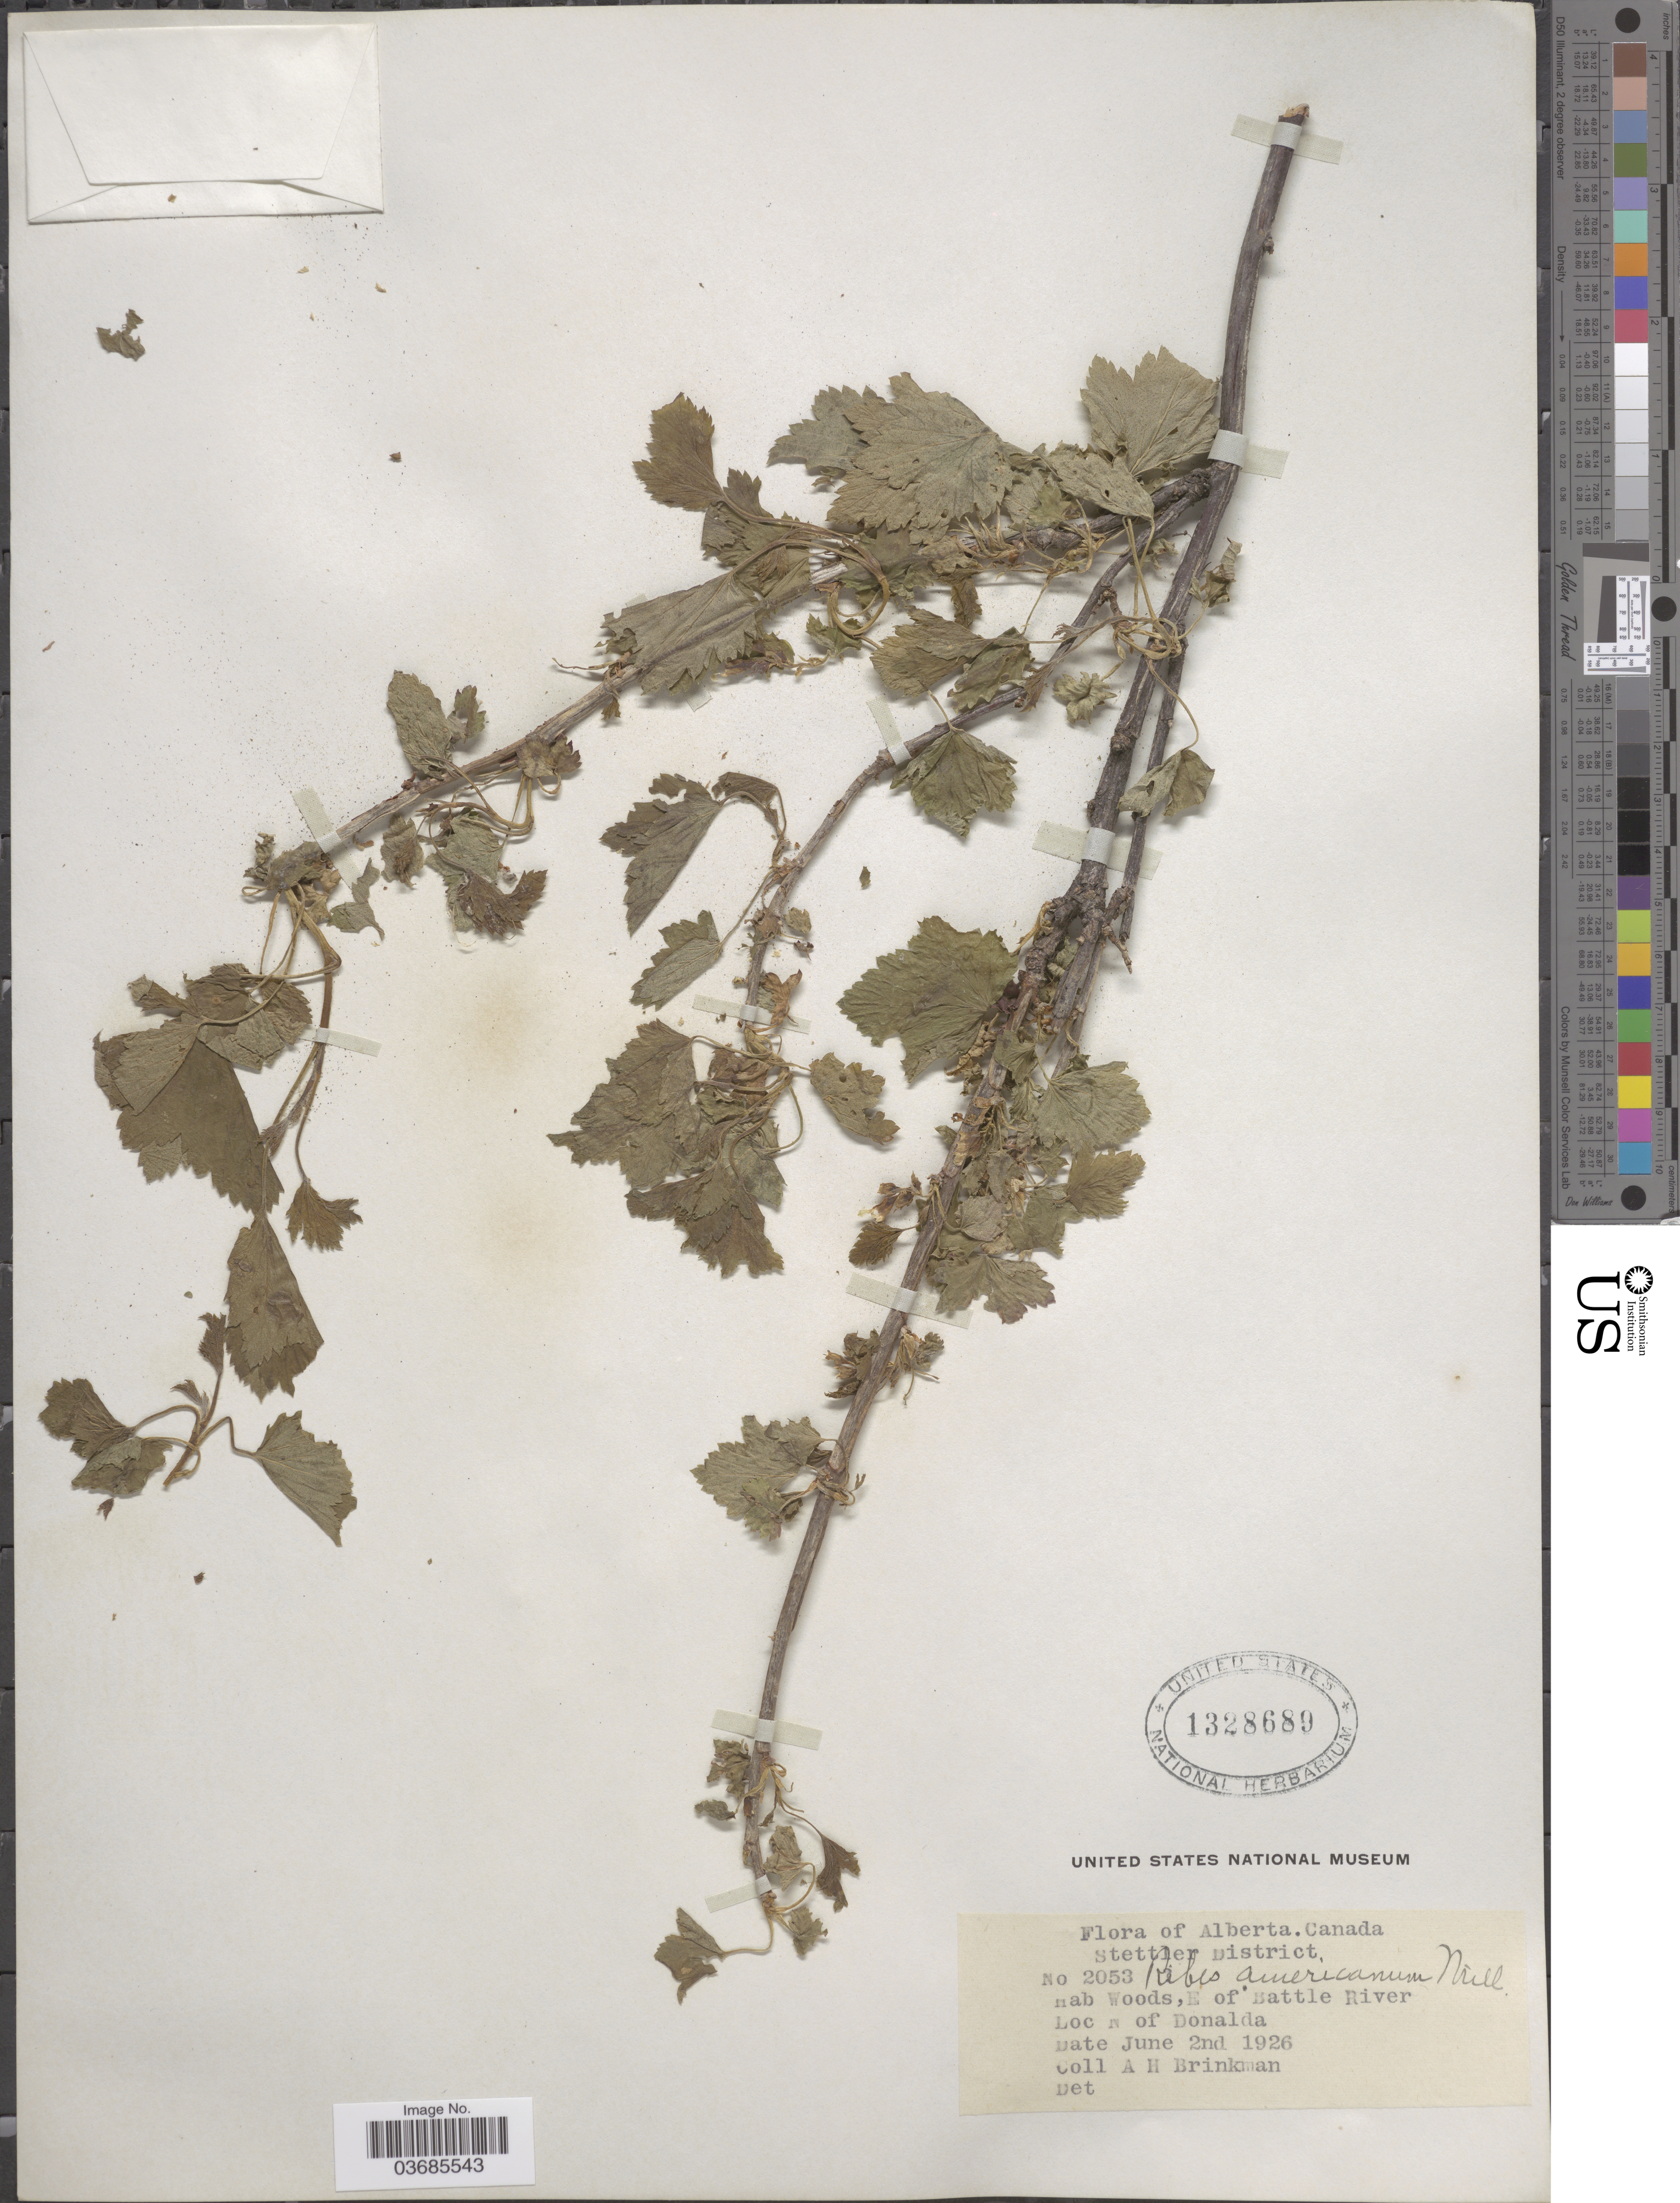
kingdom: Plantae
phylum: Tracheophyta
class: Magnoliopsida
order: Saxifragales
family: Grossulariaceae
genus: Ribes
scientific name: Ribes americanum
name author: Mill.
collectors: A. Brinkman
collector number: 2053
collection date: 1926-06-02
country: Canada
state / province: Alberta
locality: Stettler District. Woods, E of Battle River. N of Donalda.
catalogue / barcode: US 1328689